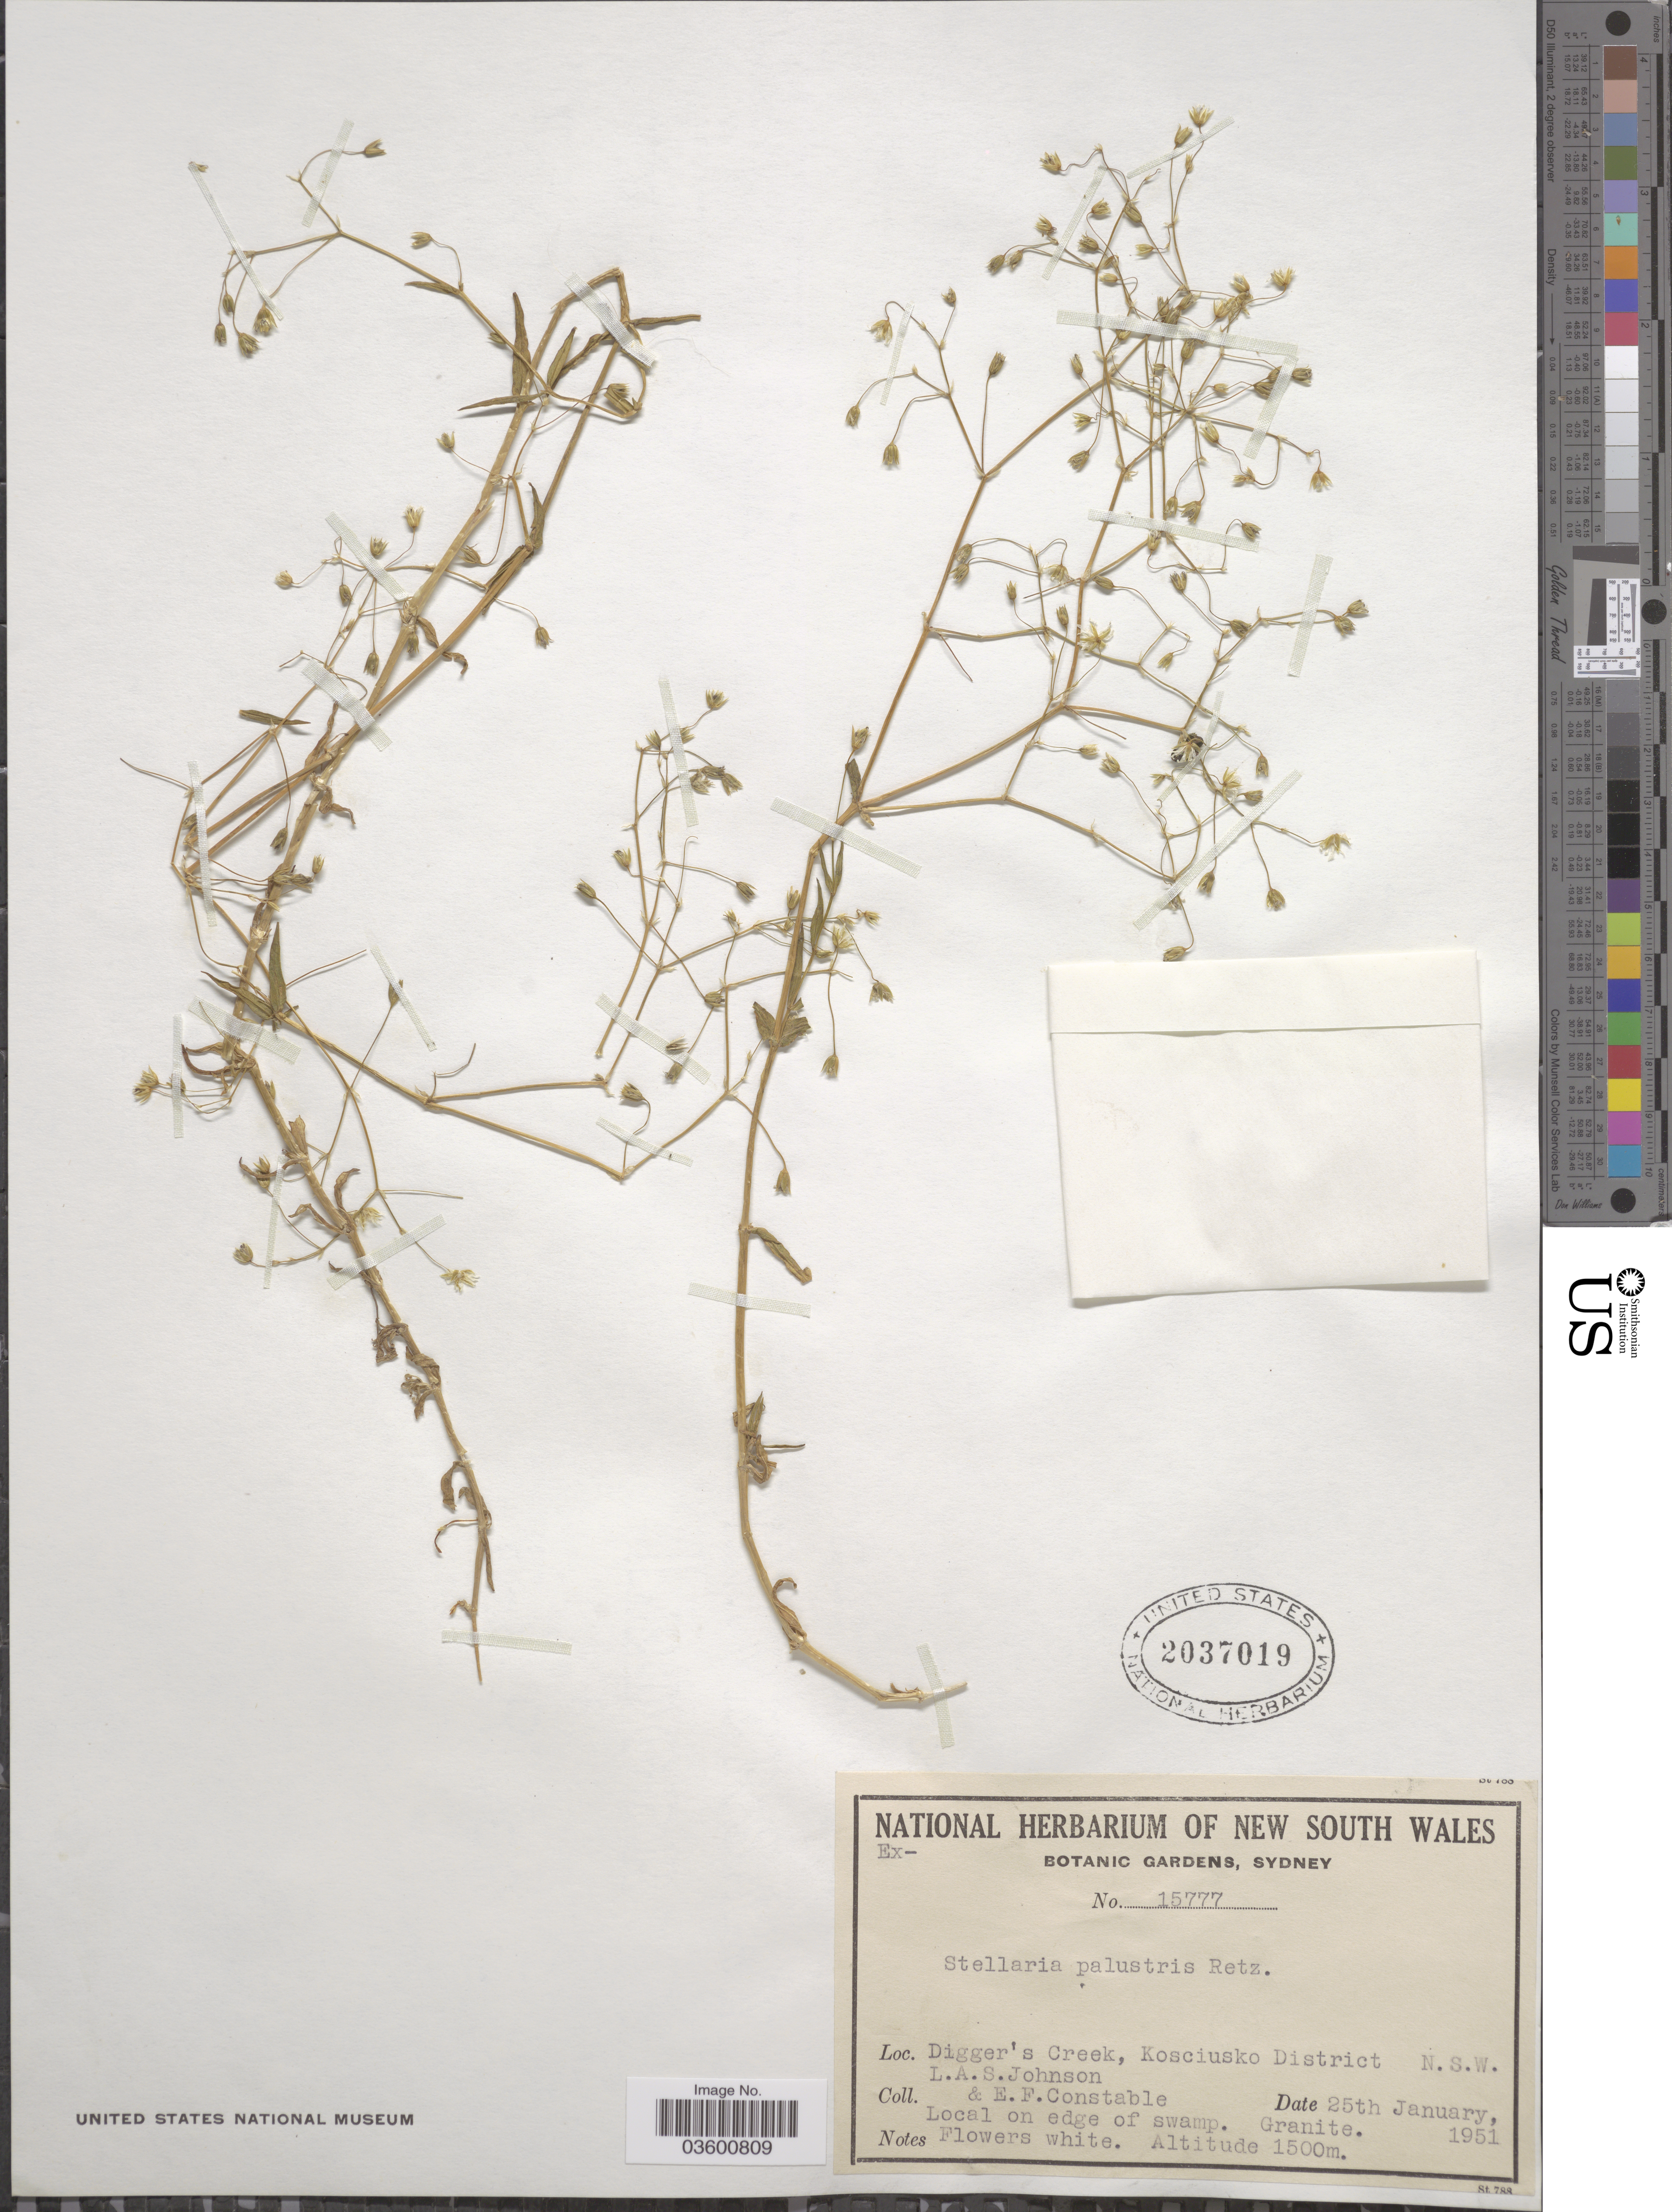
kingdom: Plantae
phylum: Tracheophyta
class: Magnoliopsida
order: Caryophyllales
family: Caryophyllaceae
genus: Stellaria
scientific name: Stellaria palustris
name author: Ehrh. ex Retz.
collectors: L. A. S. Johnson & E. F. Constable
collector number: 15777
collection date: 1951-01-25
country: Australia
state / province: New South Wales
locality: Digger's Creek, Kosciusko District.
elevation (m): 1500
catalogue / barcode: US 2037019